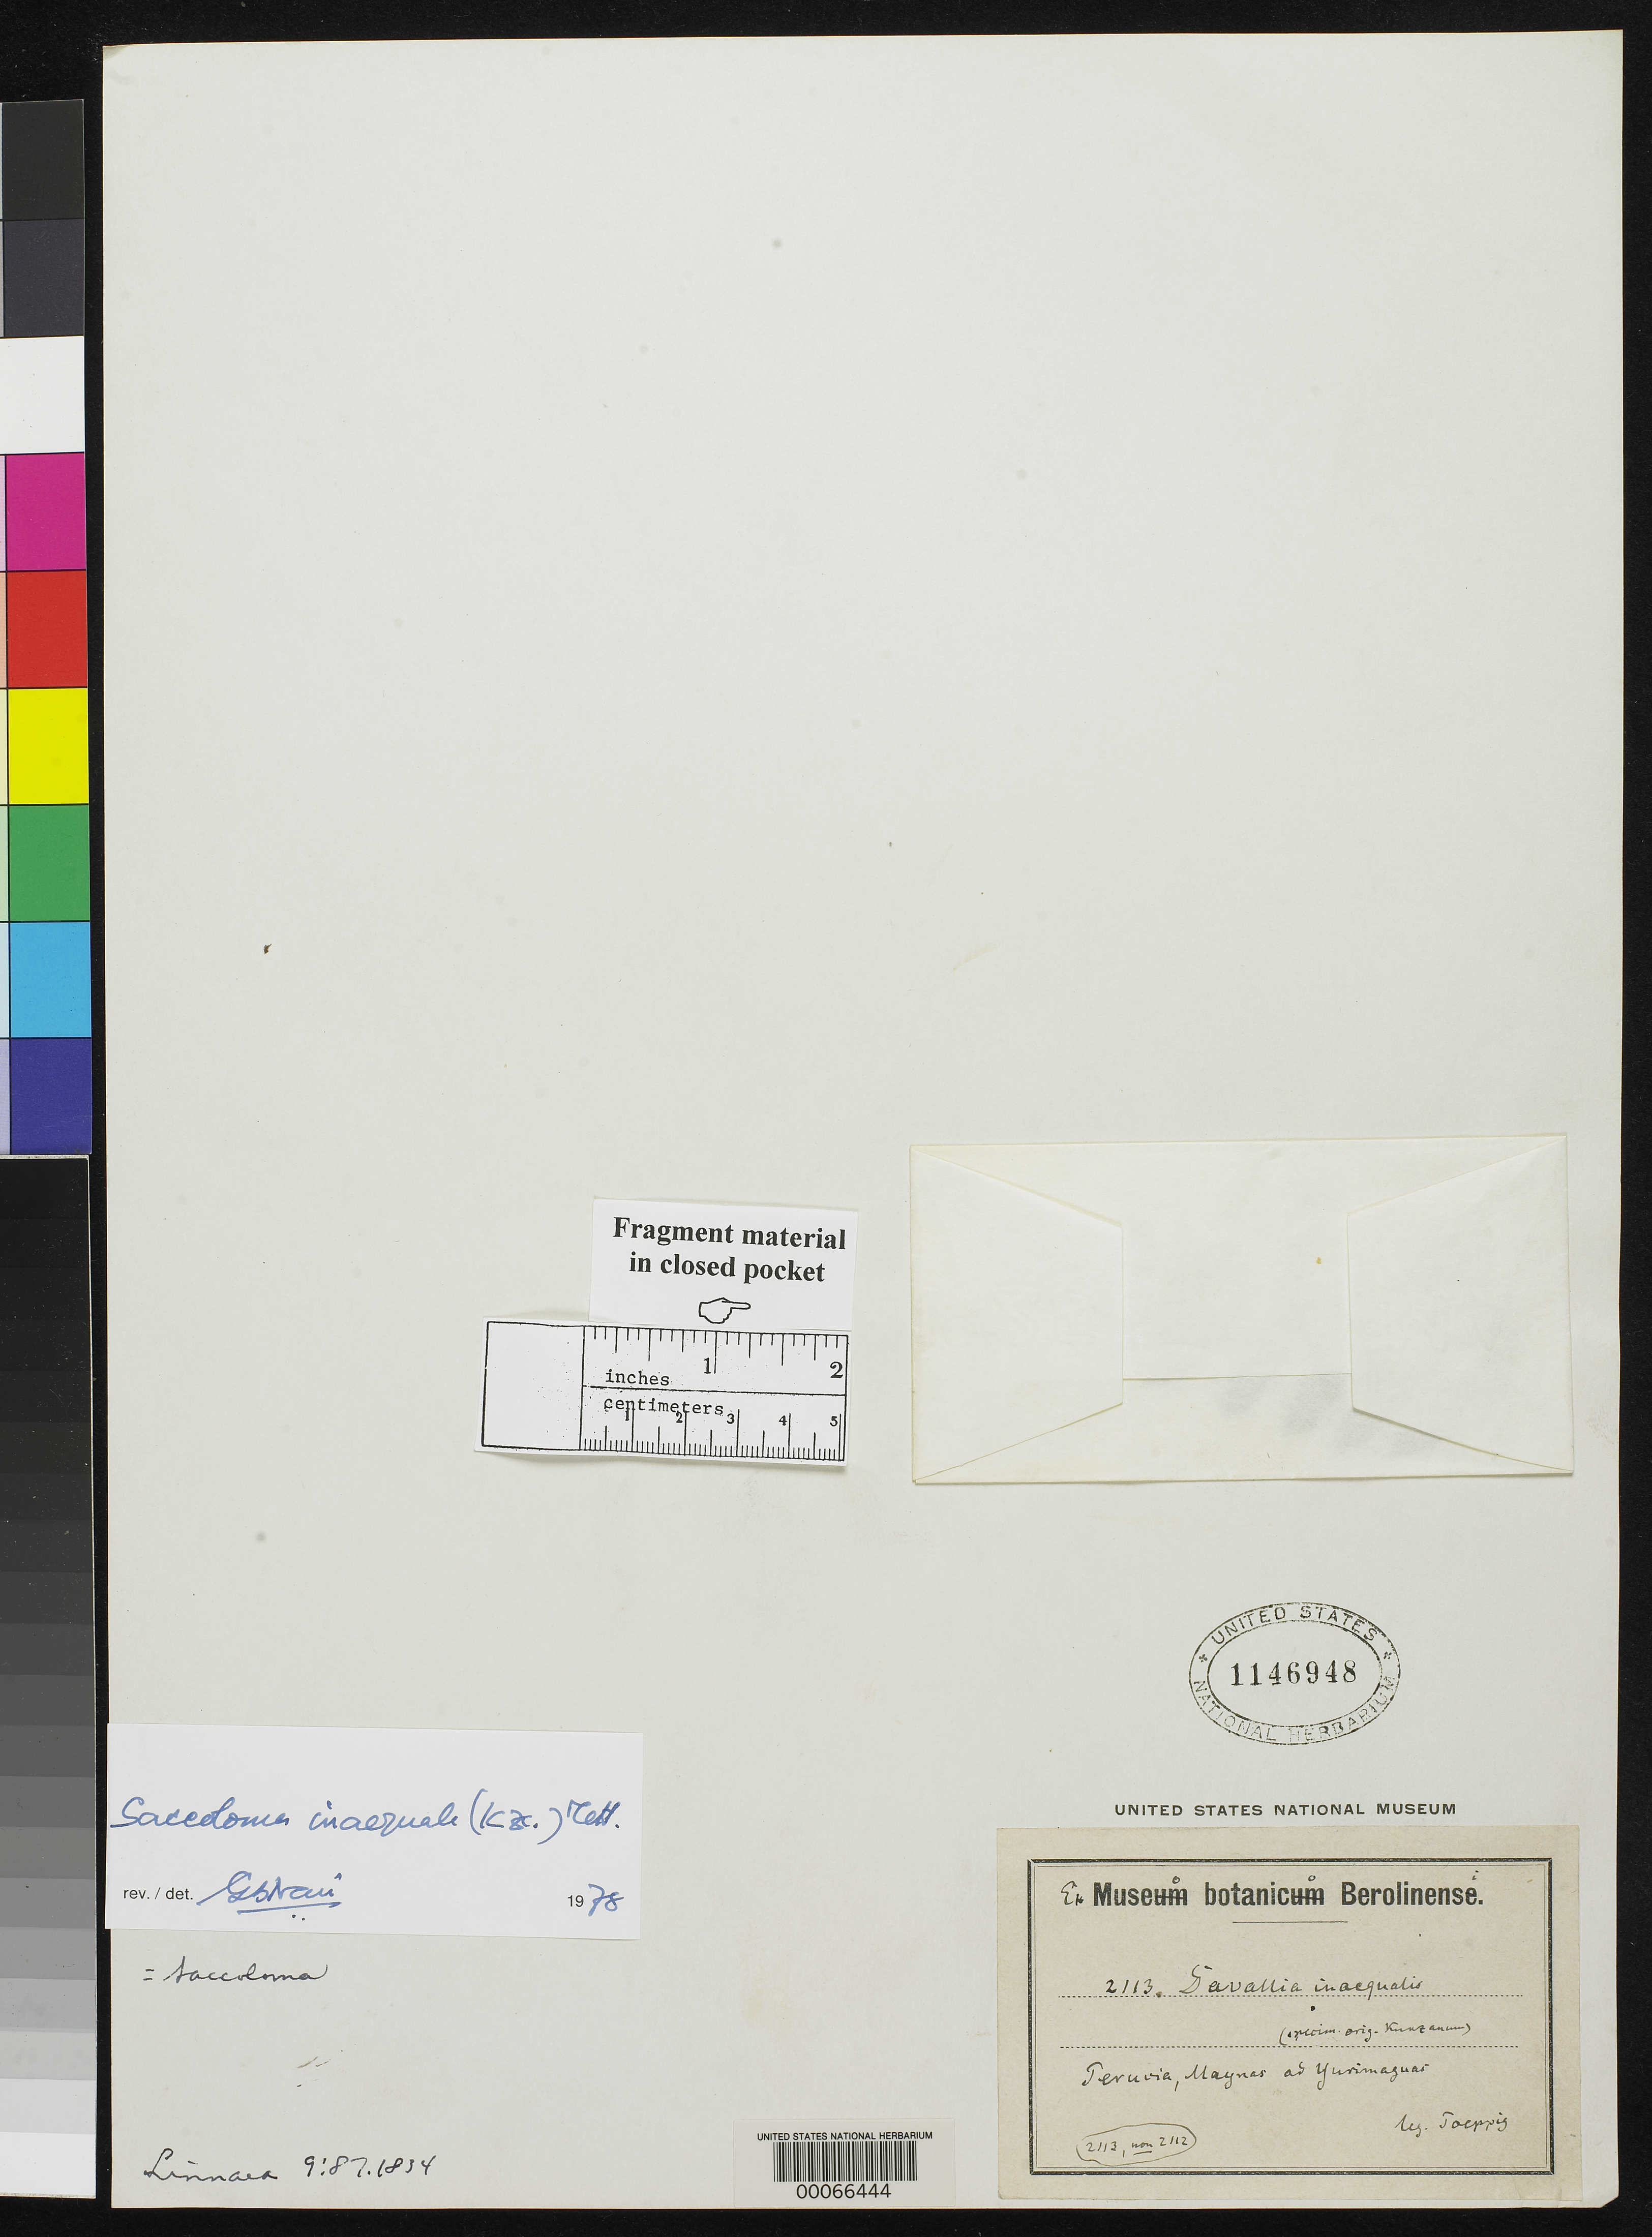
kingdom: Plantae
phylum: Tracheophyta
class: Polypodiopsida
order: Polypodiales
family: Davalliaceae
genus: Davallia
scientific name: Davallia inaequalis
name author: Kunze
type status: Type Fragment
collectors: E. F. Poeppig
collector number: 2113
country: Peru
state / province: Loreto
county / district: Maynas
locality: Maynas ad Yurimaguas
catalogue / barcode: US 1146948